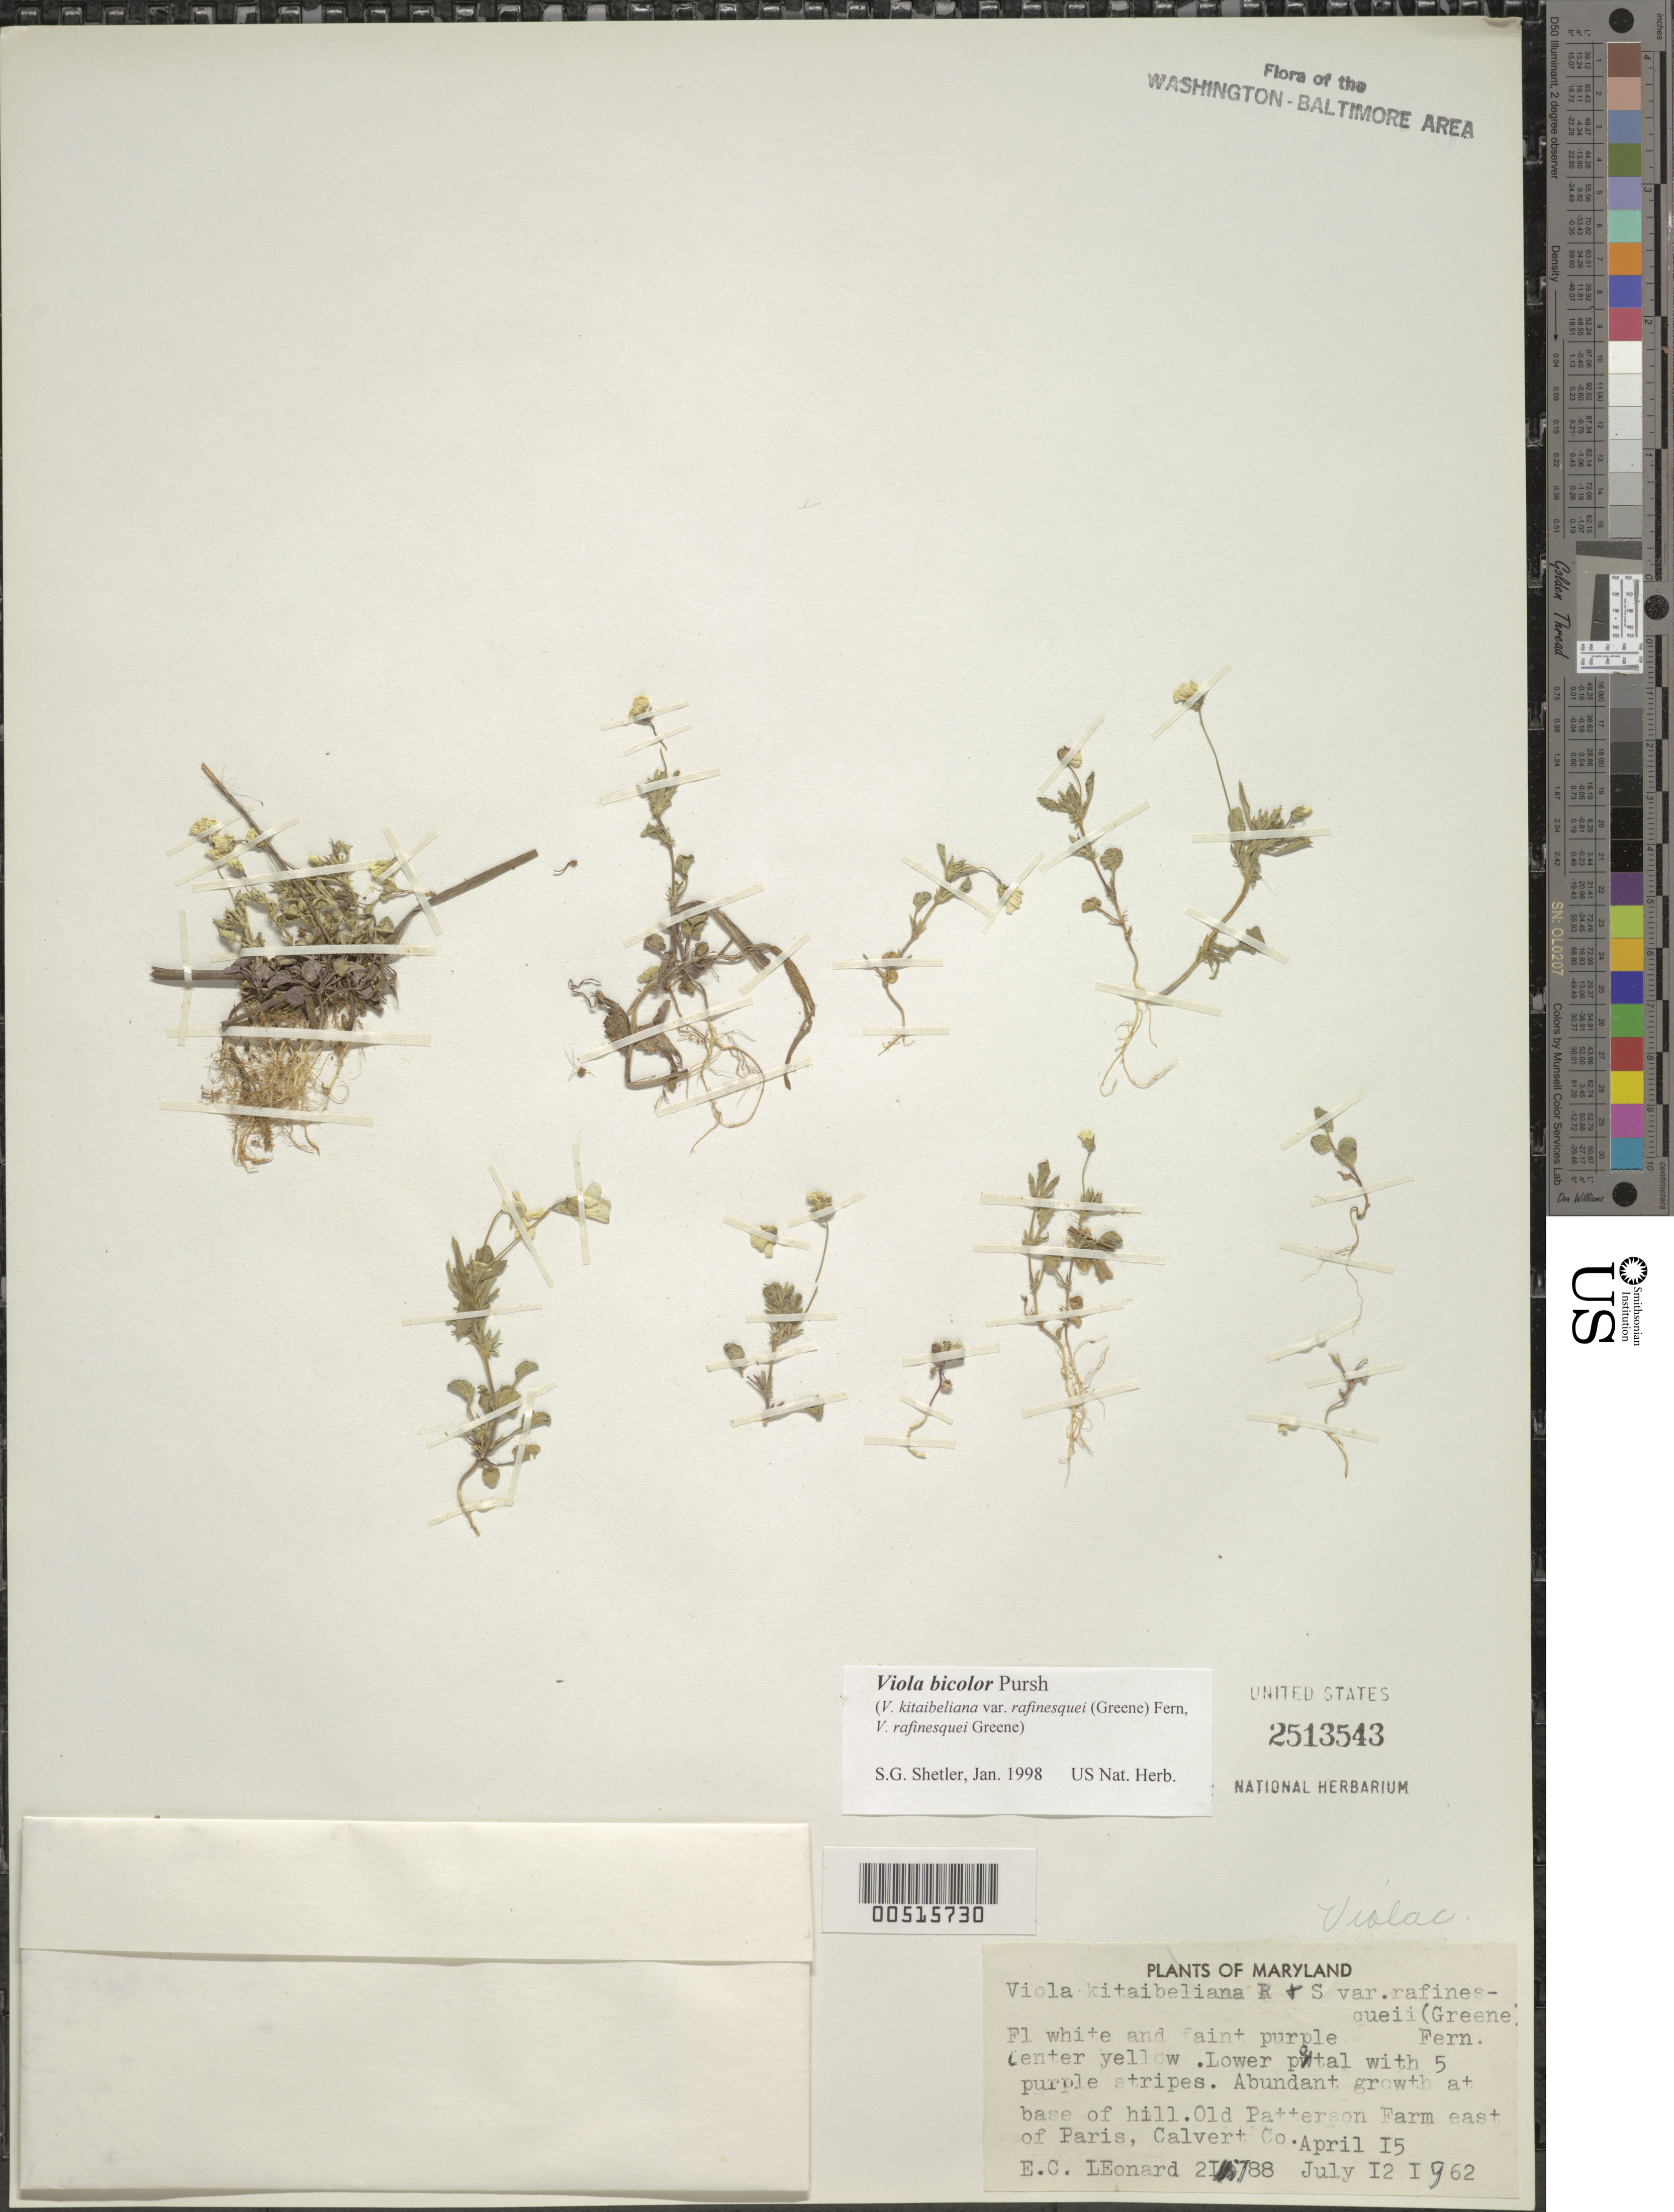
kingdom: Plantae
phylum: Tracheophyta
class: Magnoliopsida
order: Malpighiales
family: Violaceae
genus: Viola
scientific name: Viola bicolor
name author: Pursh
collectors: E. C. Leonard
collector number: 21788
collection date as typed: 12 Jul 1962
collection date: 1962-07-12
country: United States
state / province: Maryland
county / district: Calvert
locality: Paris, E of, Old Patterson Farm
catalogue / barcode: US 2513543